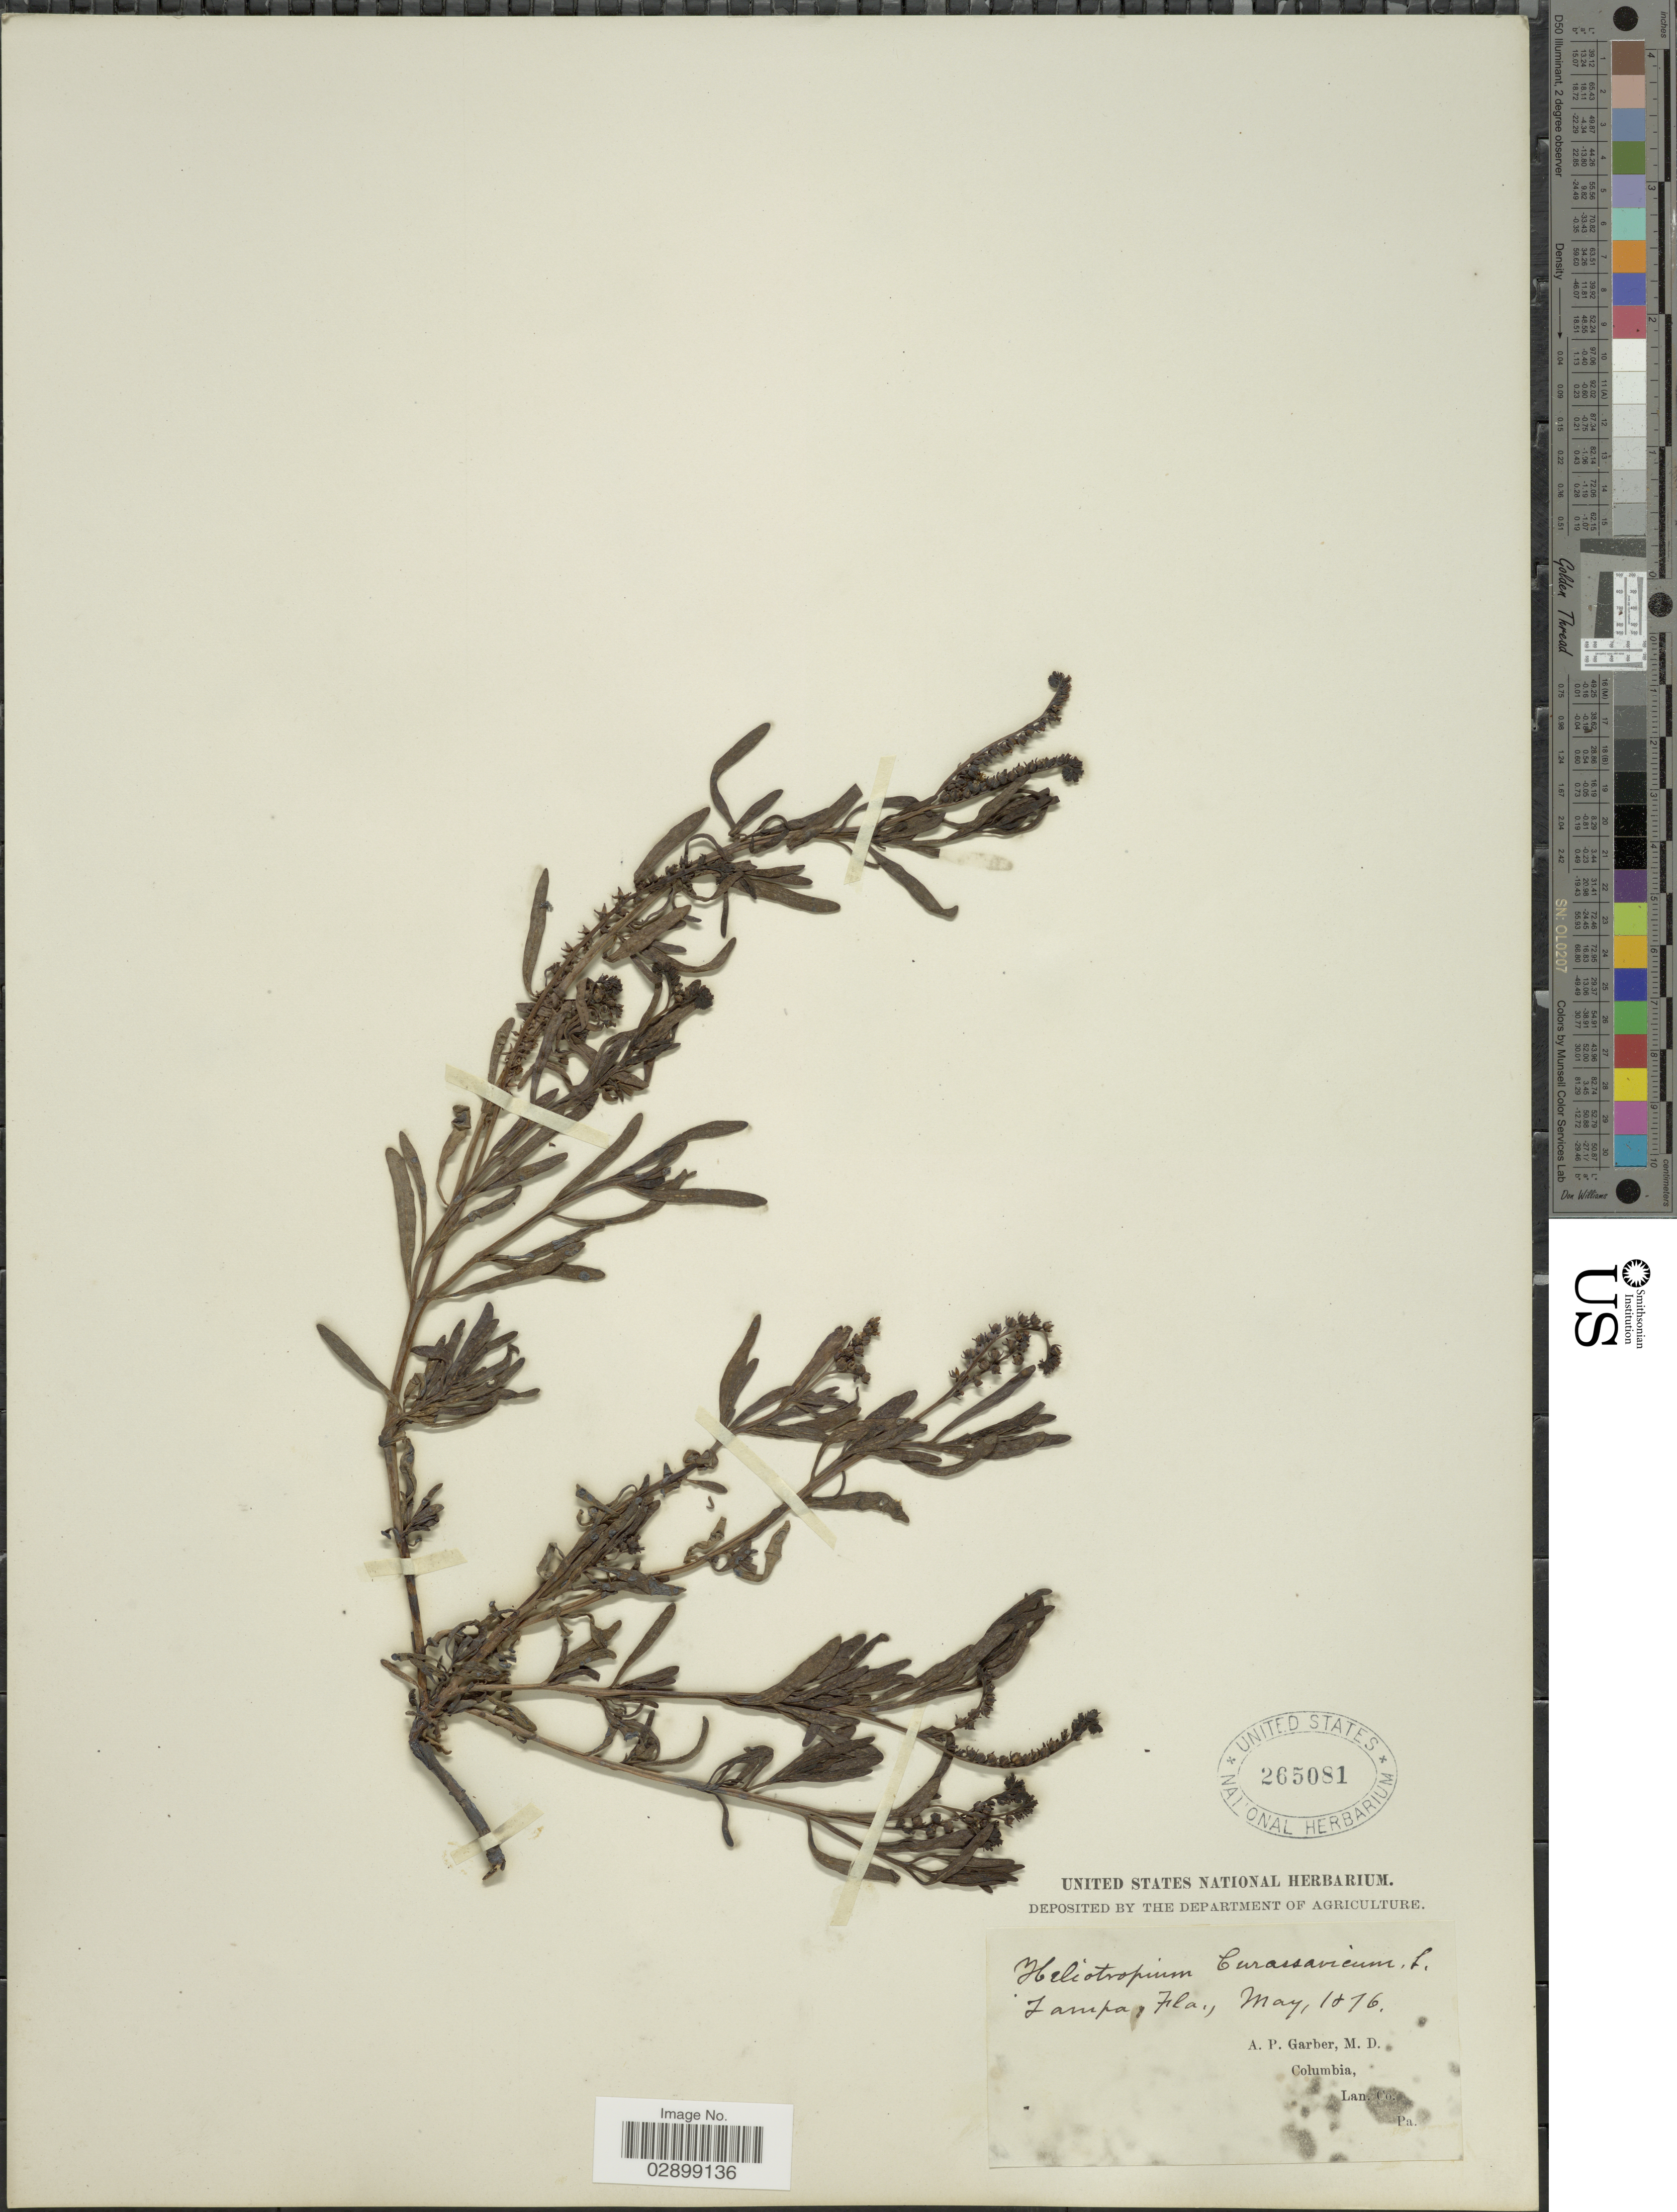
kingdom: Plantae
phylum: Tracheophyta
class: Magnoliopsida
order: Boraginales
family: Heliotropiaceae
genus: Heliotropium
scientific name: Heliotropium curassavicum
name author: L.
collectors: A. P. Garber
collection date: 1876-05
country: United States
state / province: Florida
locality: Tampa.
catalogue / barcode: US 265081